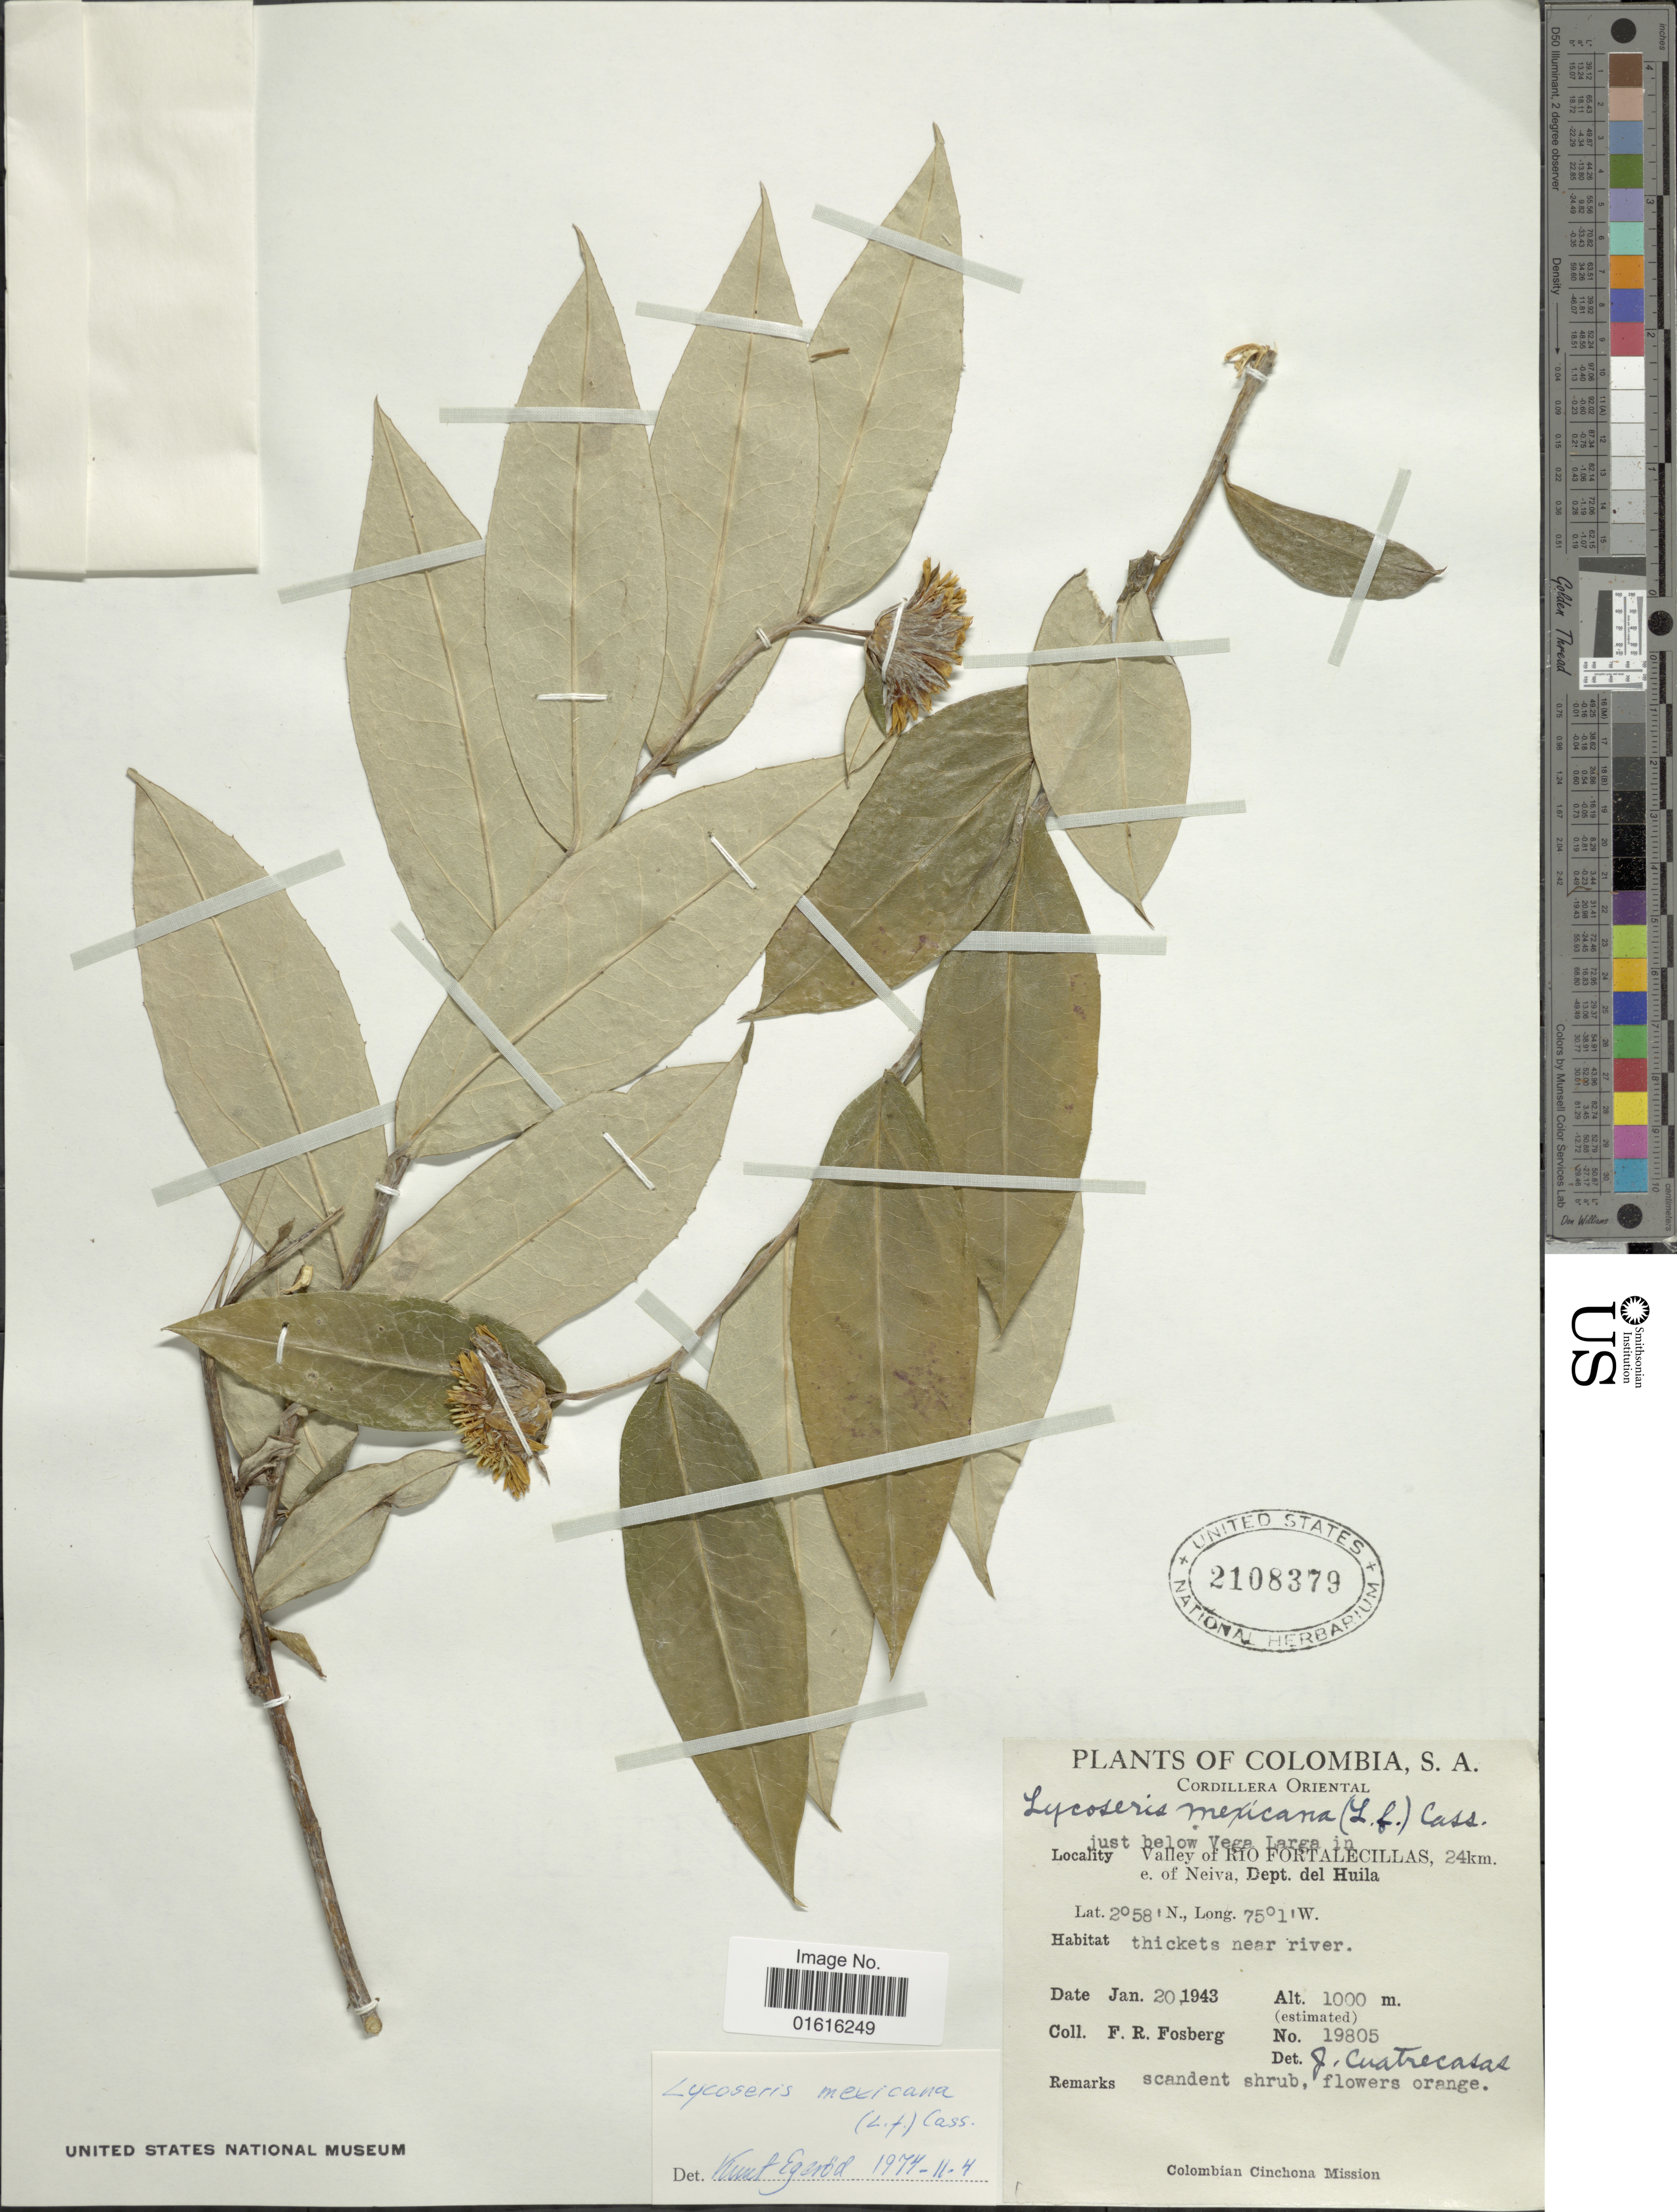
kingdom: Plantae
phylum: Tracheophyta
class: Magnoliopsida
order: Asterales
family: Asteraceae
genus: Lycoseris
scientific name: Lycoseris mexicana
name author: (L. f.) Cass.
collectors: F. R. Fosberg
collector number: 19805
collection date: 1943-01-20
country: Colombia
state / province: Huila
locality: Cordillera Oriental. Just below Vega Large in Valley of Rio Fortalecillas, 24km. e. of Neiva, Dept. del Huila.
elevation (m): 1000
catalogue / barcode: US 2108379